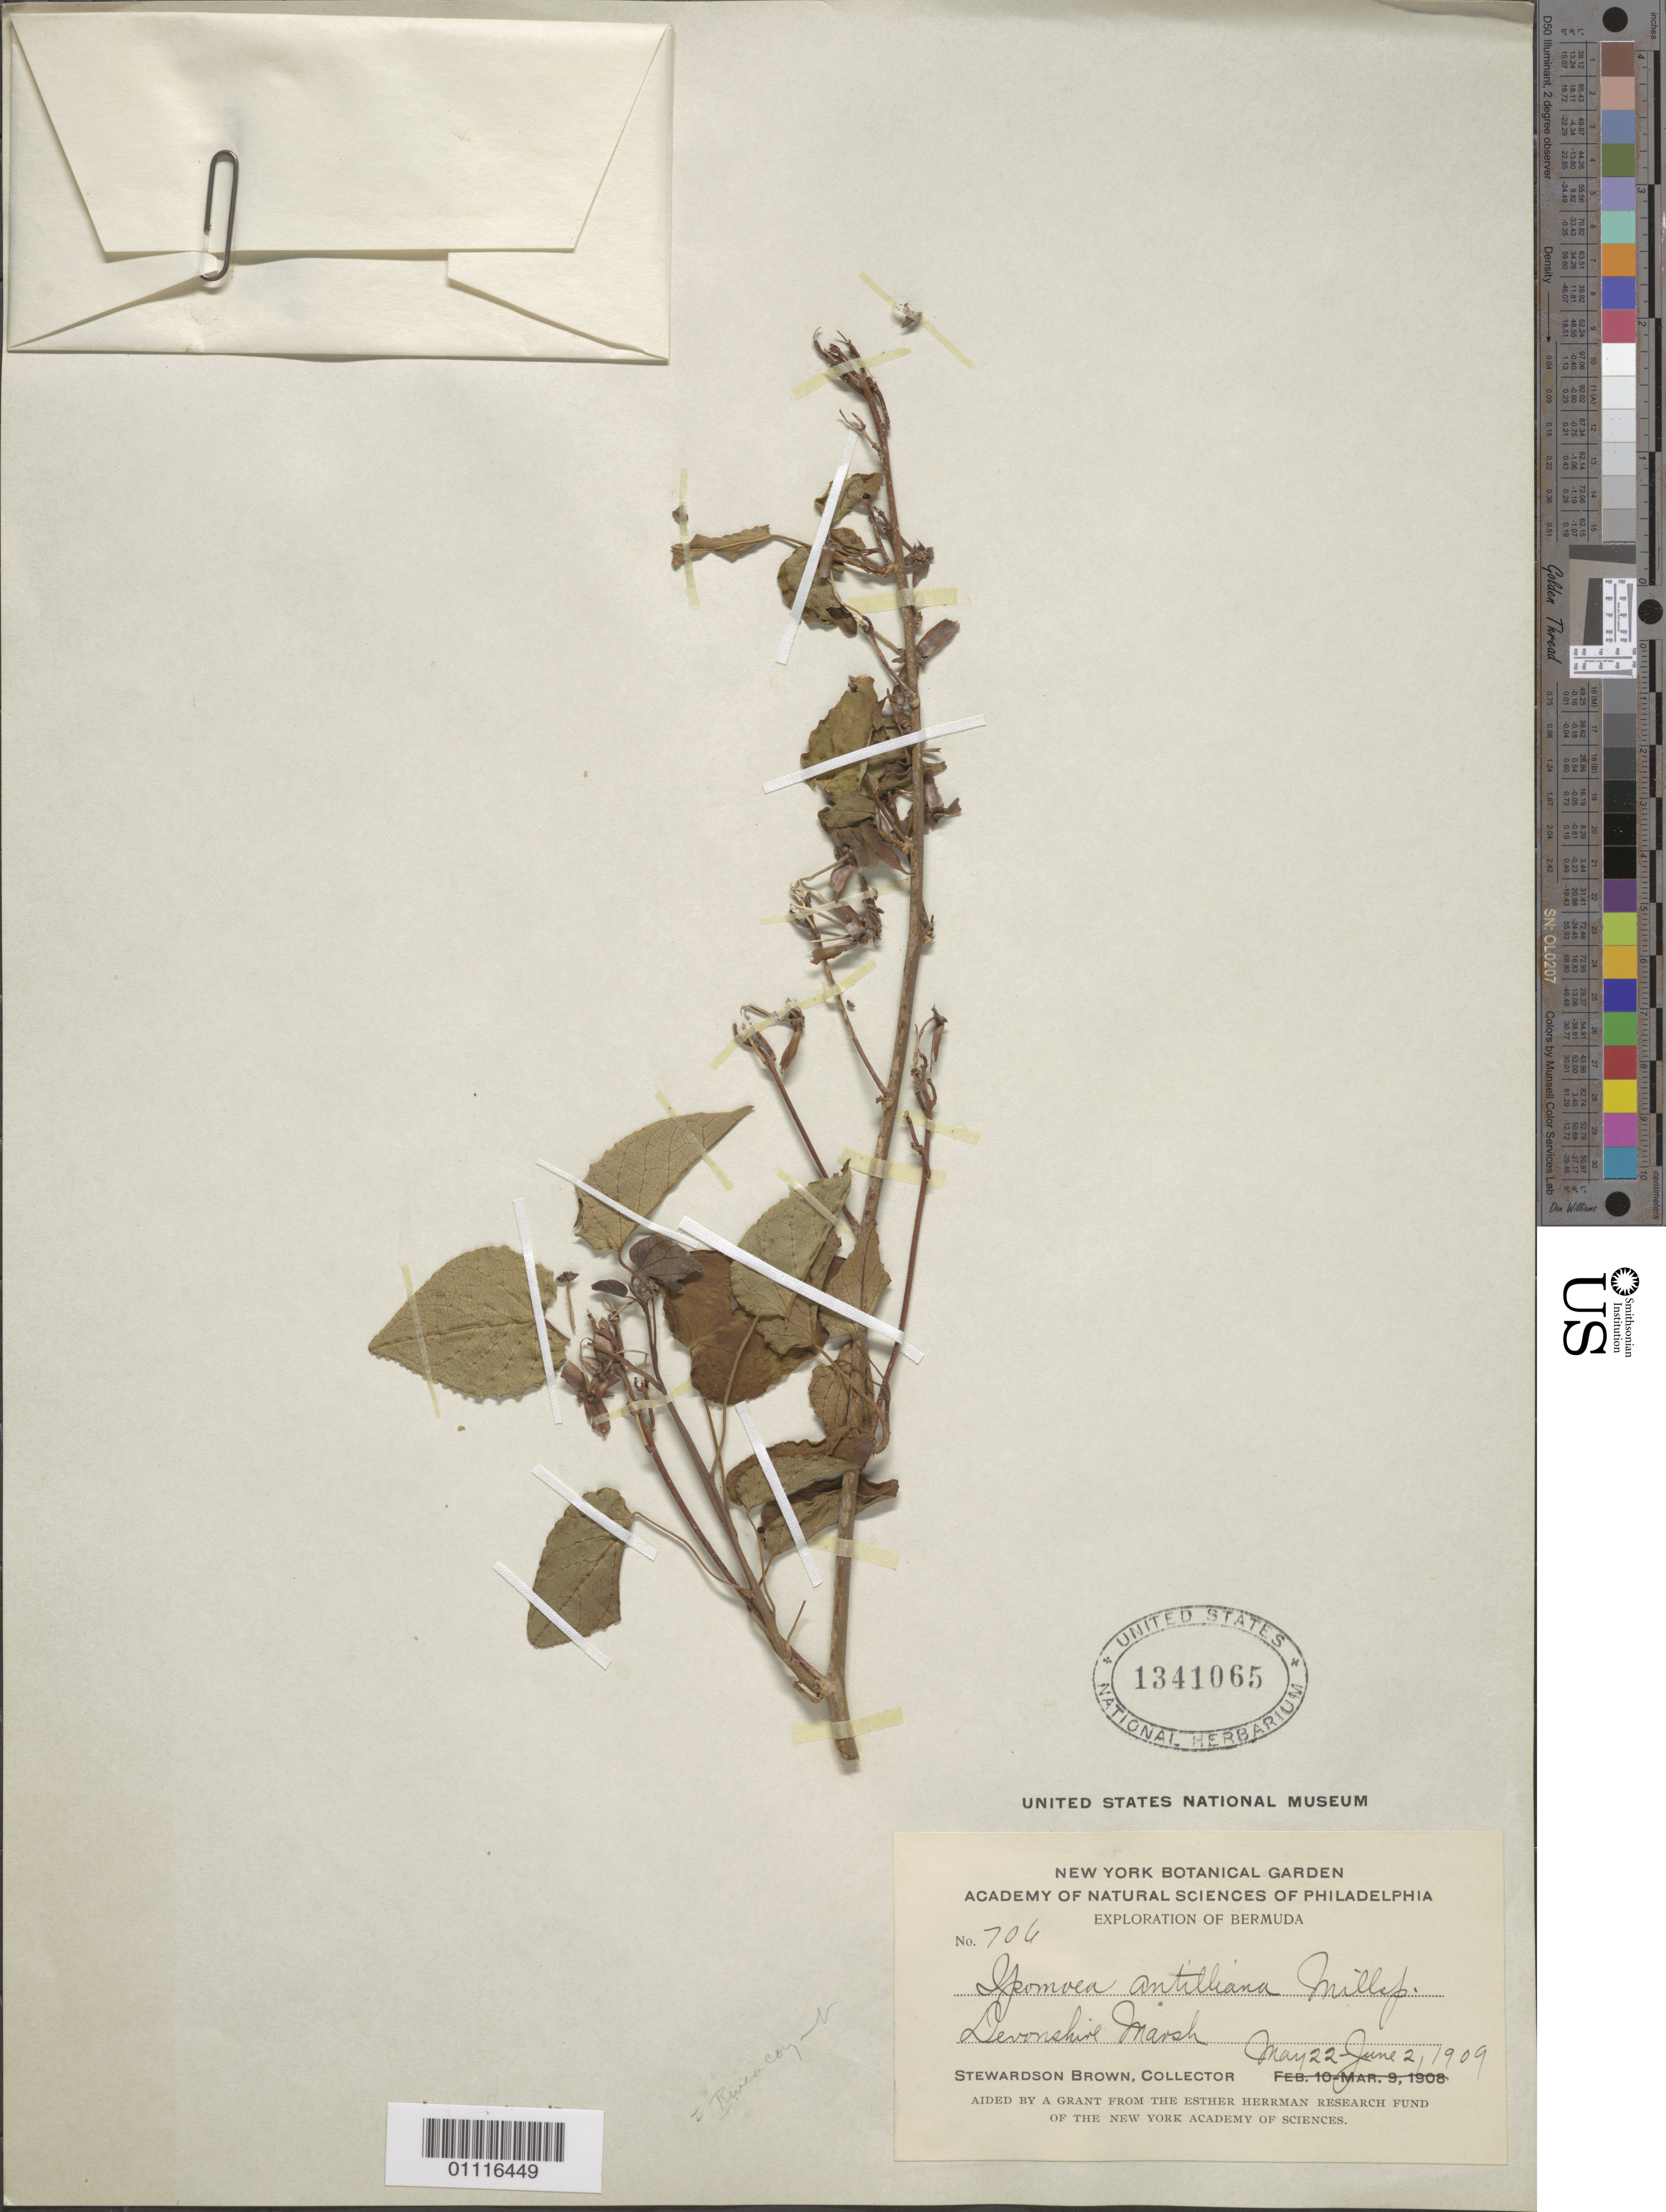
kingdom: Plantae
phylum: Tracheophyta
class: Magnoliopsida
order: Solanales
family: Convolvulaceae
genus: Turbina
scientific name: Turbina corymbosa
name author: (L.) Raf.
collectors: S. Brown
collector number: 706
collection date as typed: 22 May 1909 to 02 Jun 1909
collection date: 1909-05-22/1909-06-02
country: Bermuda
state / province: Devonshire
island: Bermuda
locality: Devonshire Marsh.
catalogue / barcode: US 1341065